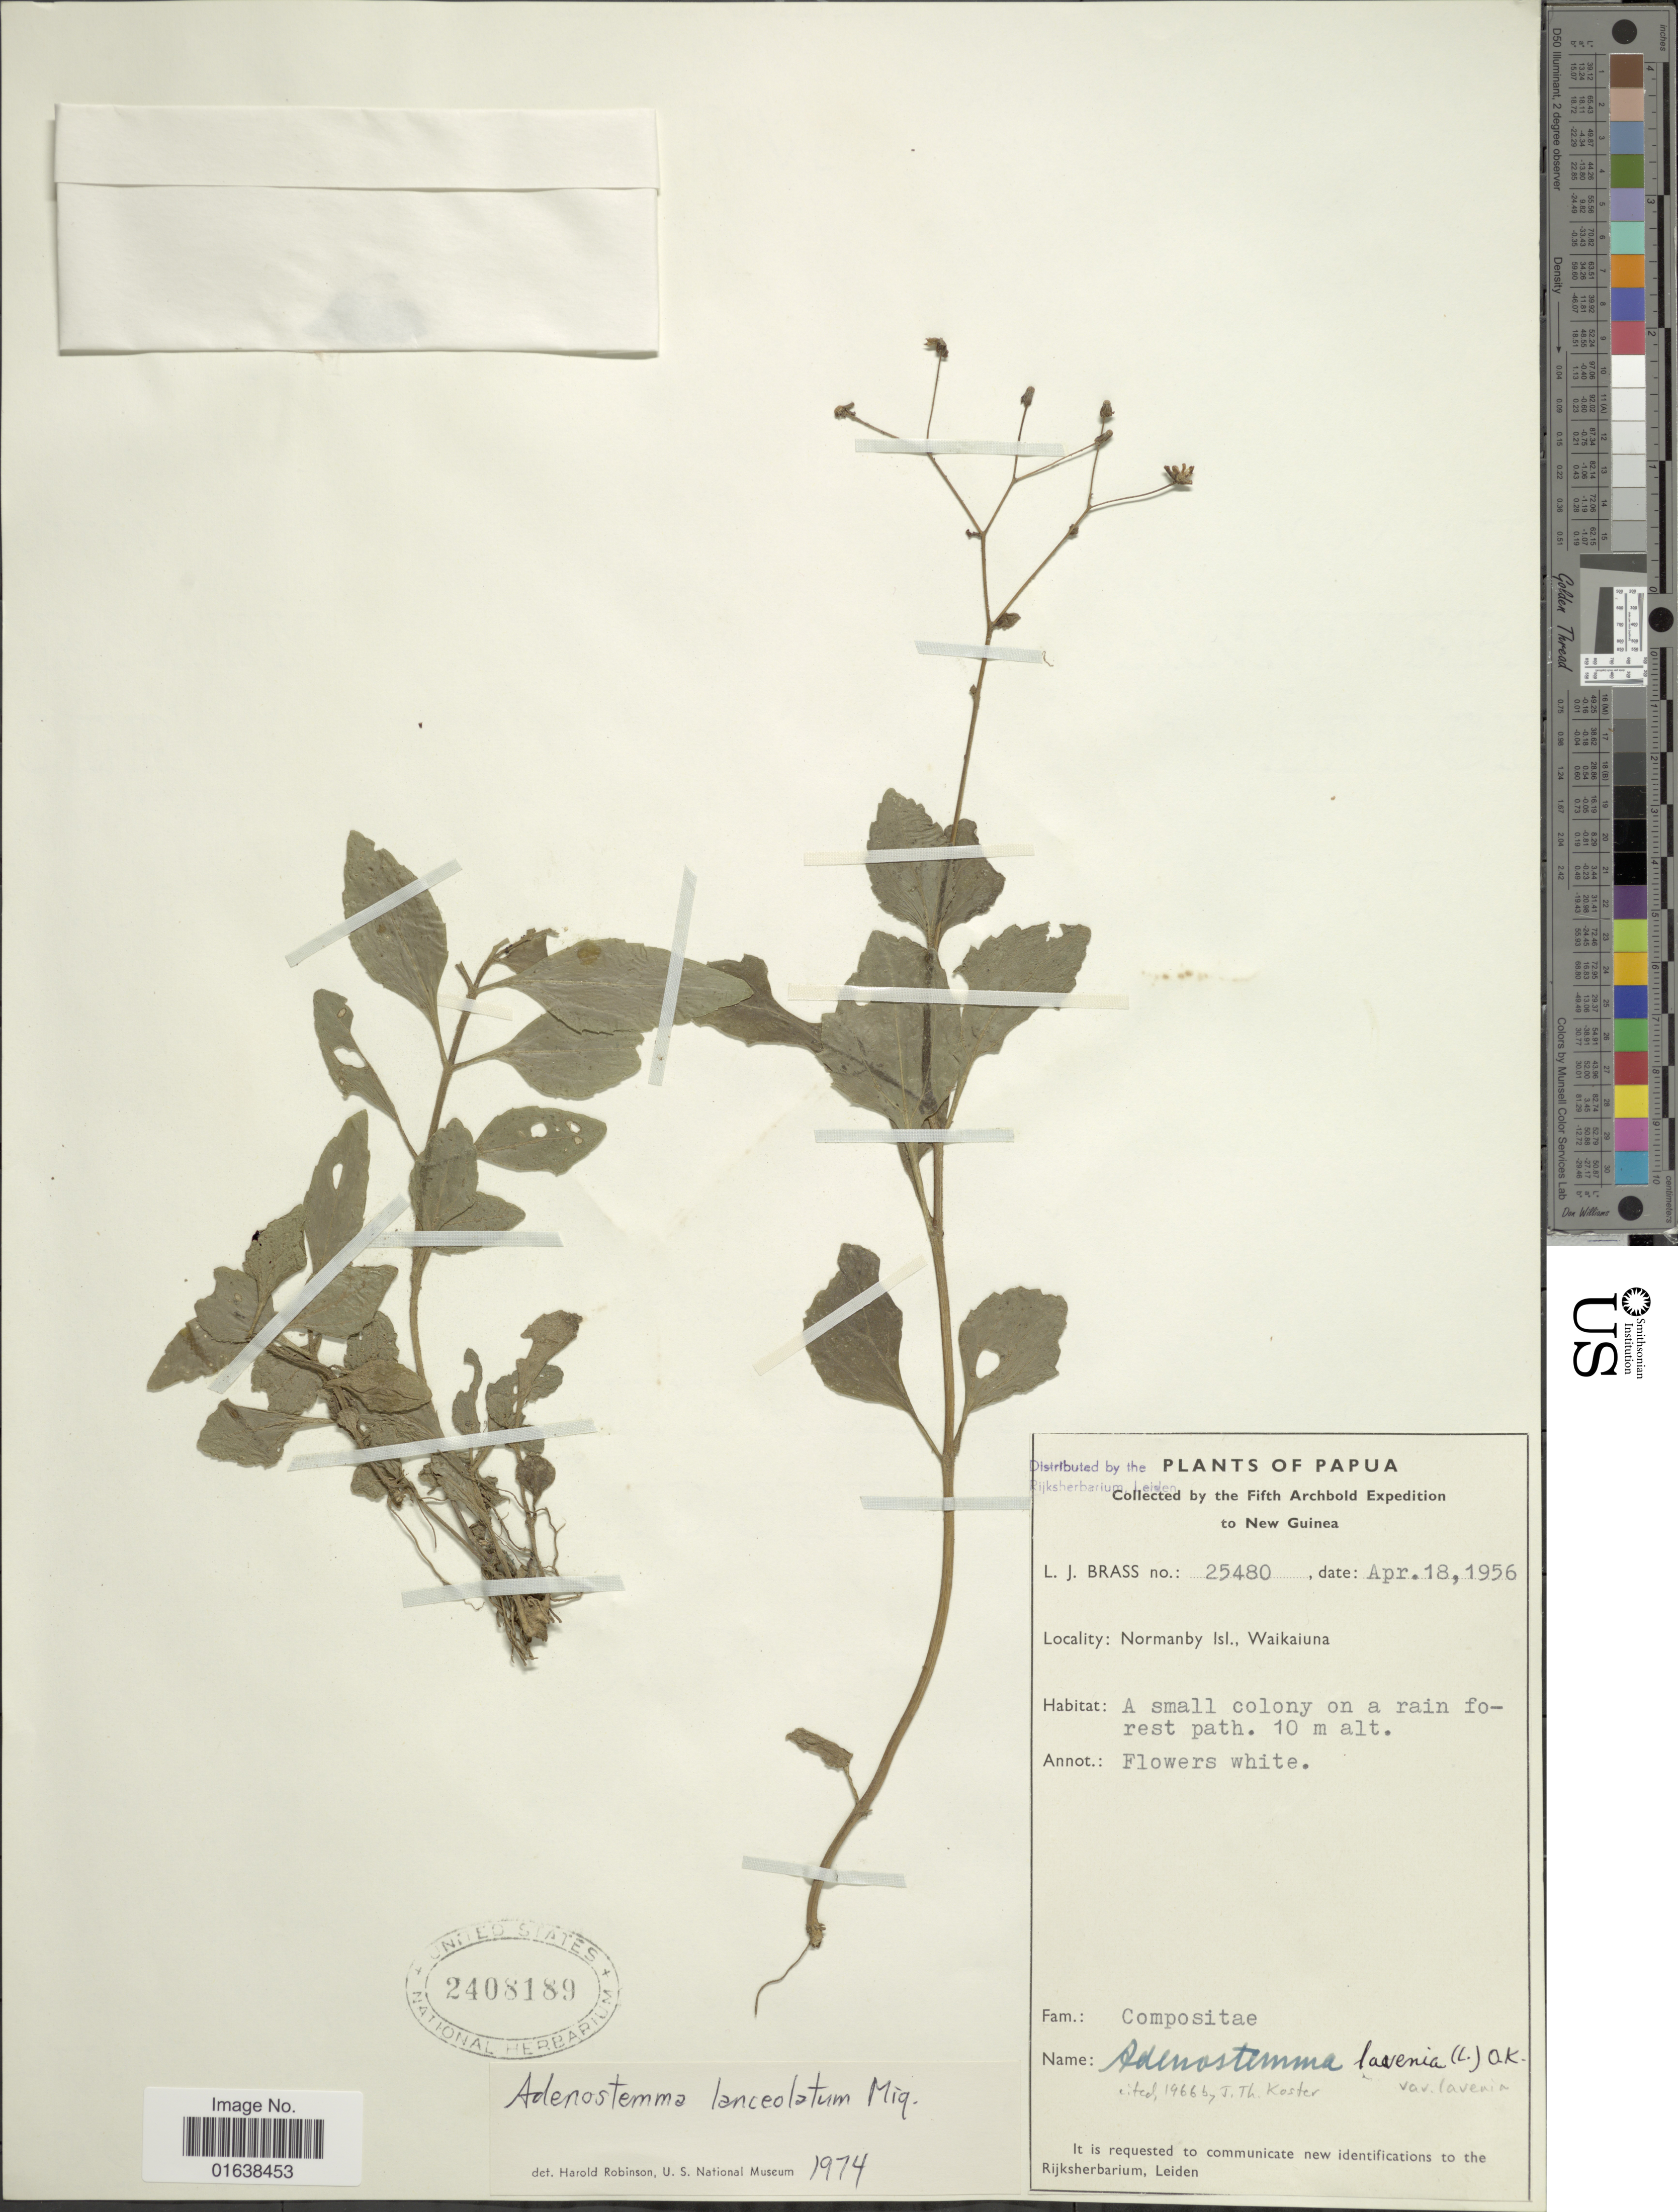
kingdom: Plantae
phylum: Tracheophyta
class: Magnoliopsida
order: Asterales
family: Asteraceae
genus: Adenostemma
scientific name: Adenostemma lanceolatum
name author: Miq.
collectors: L. J. Brass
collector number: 25480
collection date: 1956-04-18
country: Papua New Guinea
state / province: Milne Bay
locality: Normanby Isl., Waikaiuna. A small colony on a rain forest path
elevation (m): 10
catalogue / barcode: US 2408189